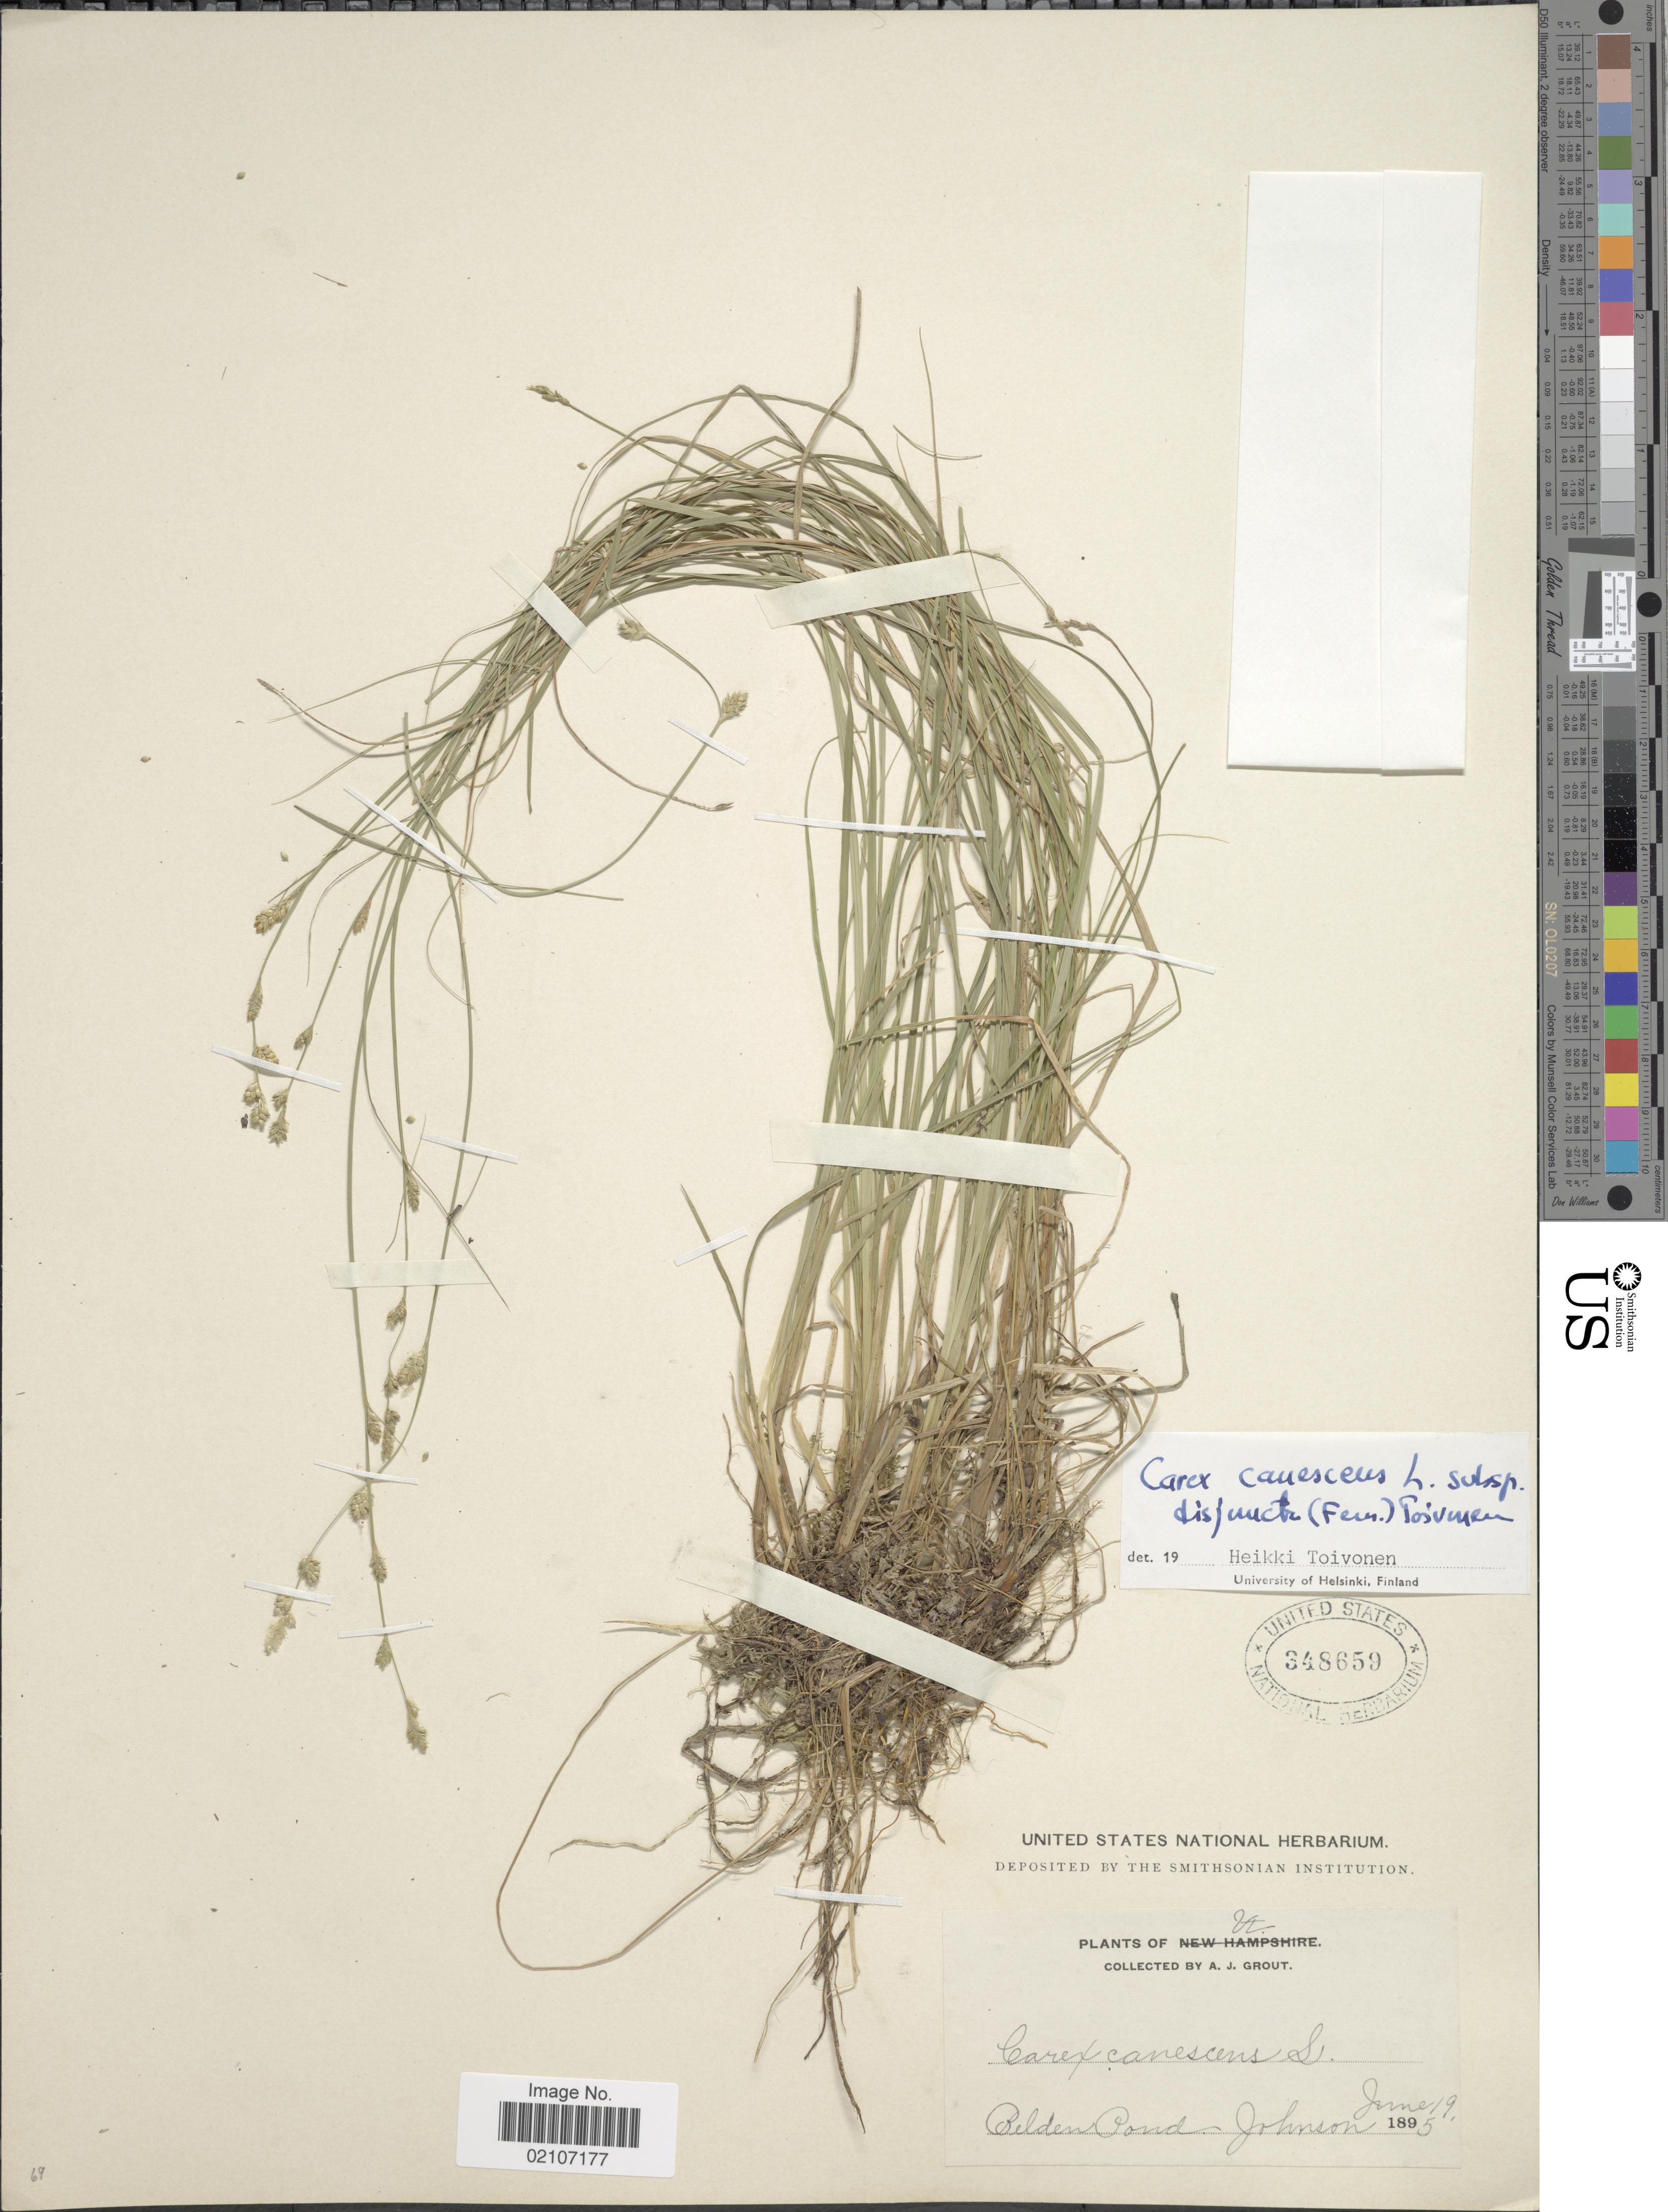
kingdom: Plantae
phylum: Tracheophyta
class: Liliopsida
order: Poales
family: Cyperaceae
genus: Carex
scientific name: Carex canescens var. disjuncta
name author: Fernald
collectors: A. J. Grout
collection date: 1895-06-19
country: United States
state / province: Vermont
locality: Belden Pond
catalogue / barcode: US 348659